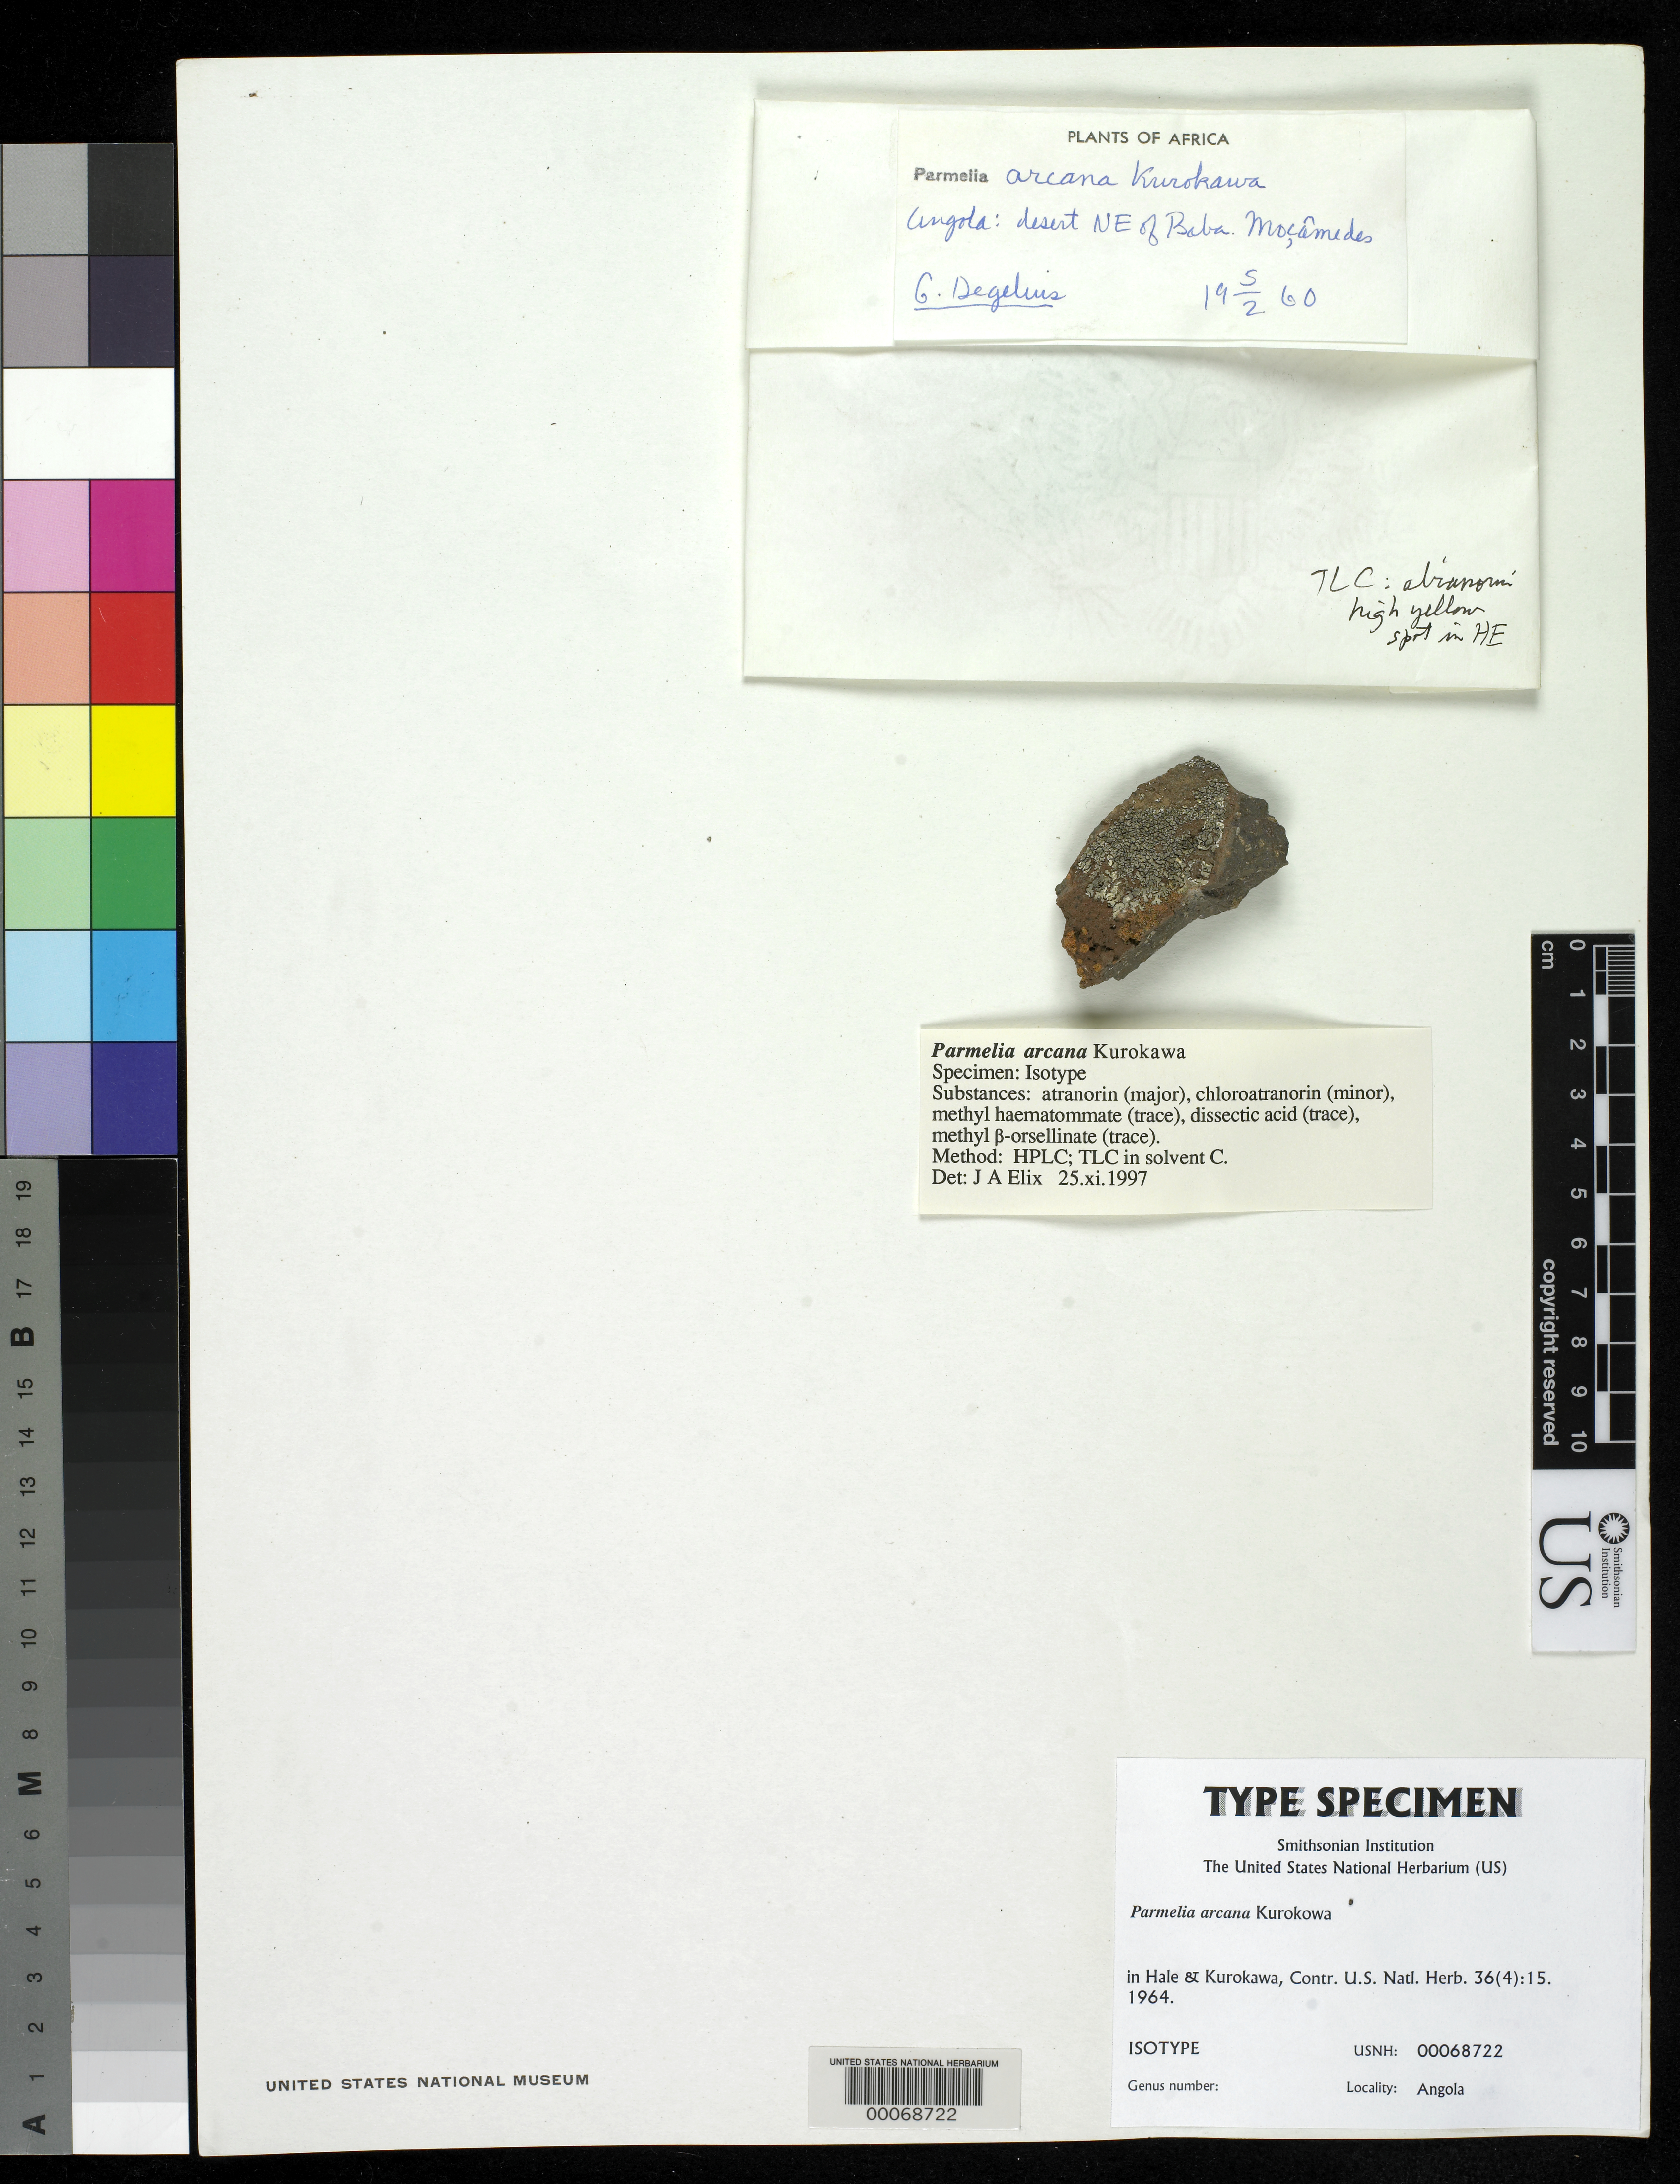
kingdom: Fungi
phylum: Ascomycota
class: Lecanoromycetes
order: Lecanorales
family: Parmeliaceae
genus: Parmelia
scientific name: Parmelia arcana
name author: Kurokowa in Hale & Kurok.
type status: Isotype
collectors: G. B. F. Degelius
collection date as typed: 05 Feb 1960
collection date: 1960-02-05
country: Angola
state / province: Namibe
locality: Desert NE of Baba, Moçâmedes.